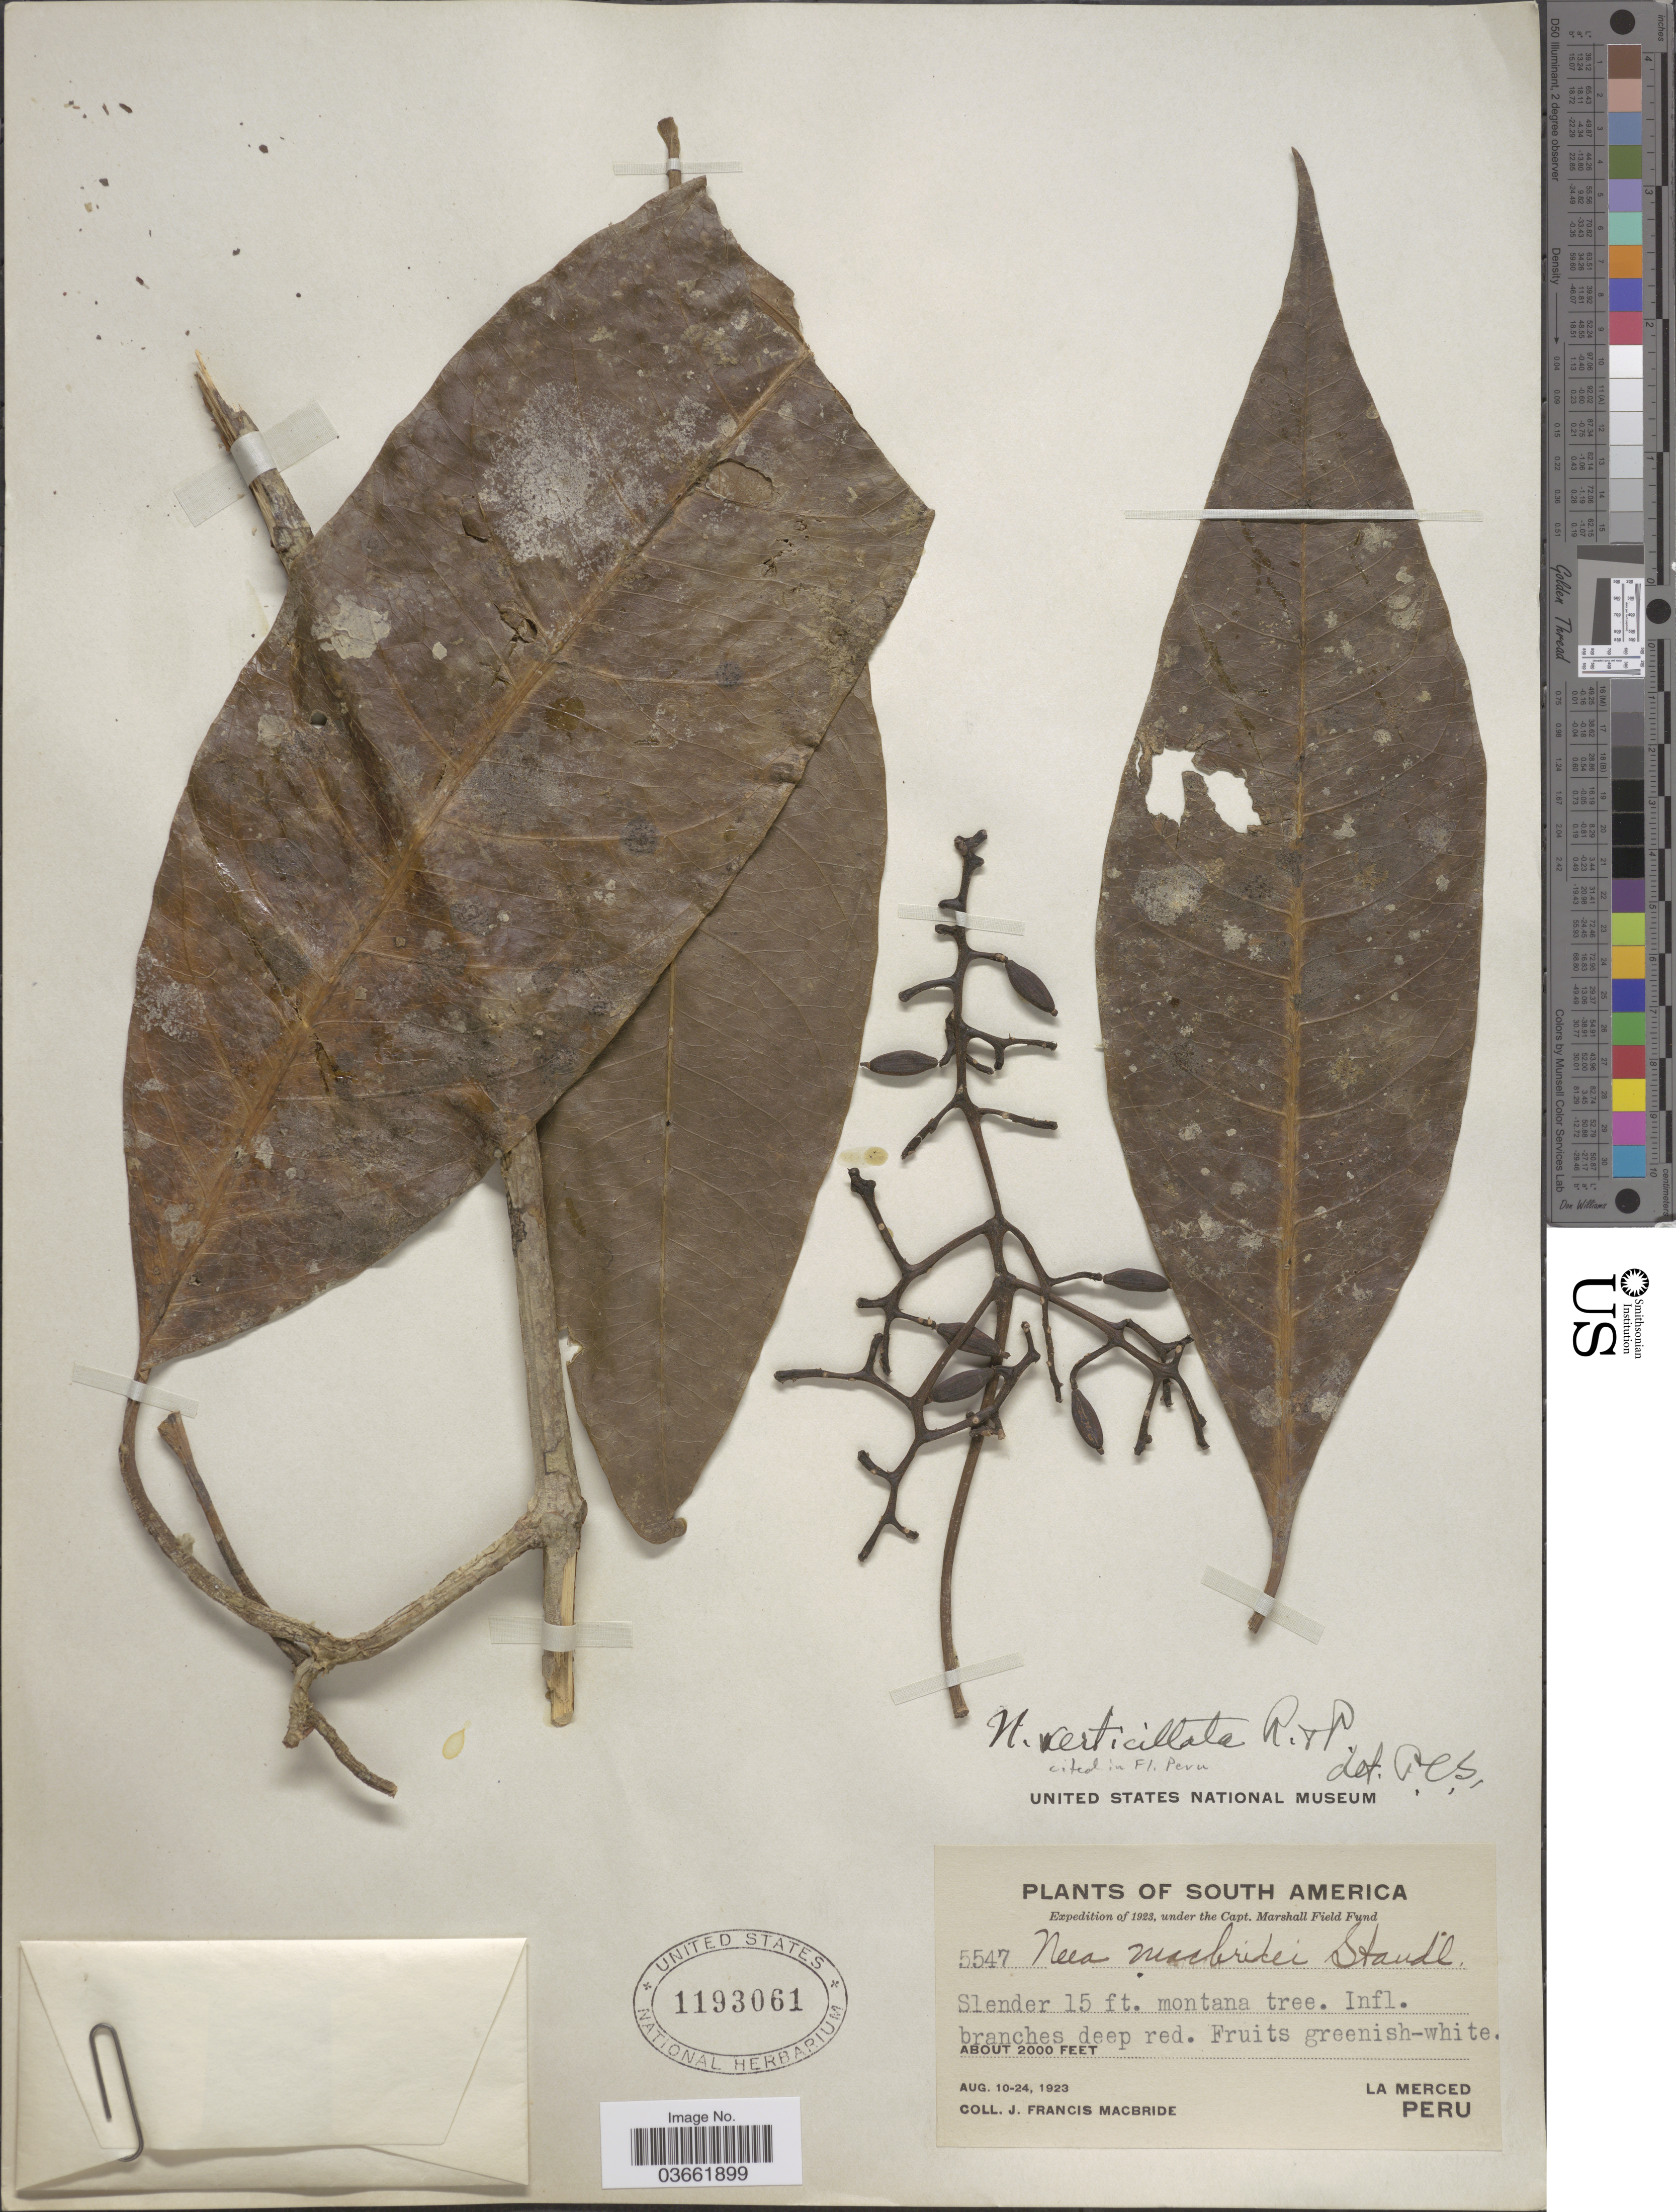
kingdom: Plantae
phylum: Tracheophyta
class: Magnoliopsida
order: Caryophyllales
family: Nyctaginaceae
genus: Neea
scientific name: Neea verticillata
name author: Ruiz & Pav.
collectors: J. F. Macbride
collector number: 5547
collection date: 1923-08-10/1923-08-24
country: Peru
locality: La Merced.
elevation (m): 610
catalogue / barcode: US 1193061